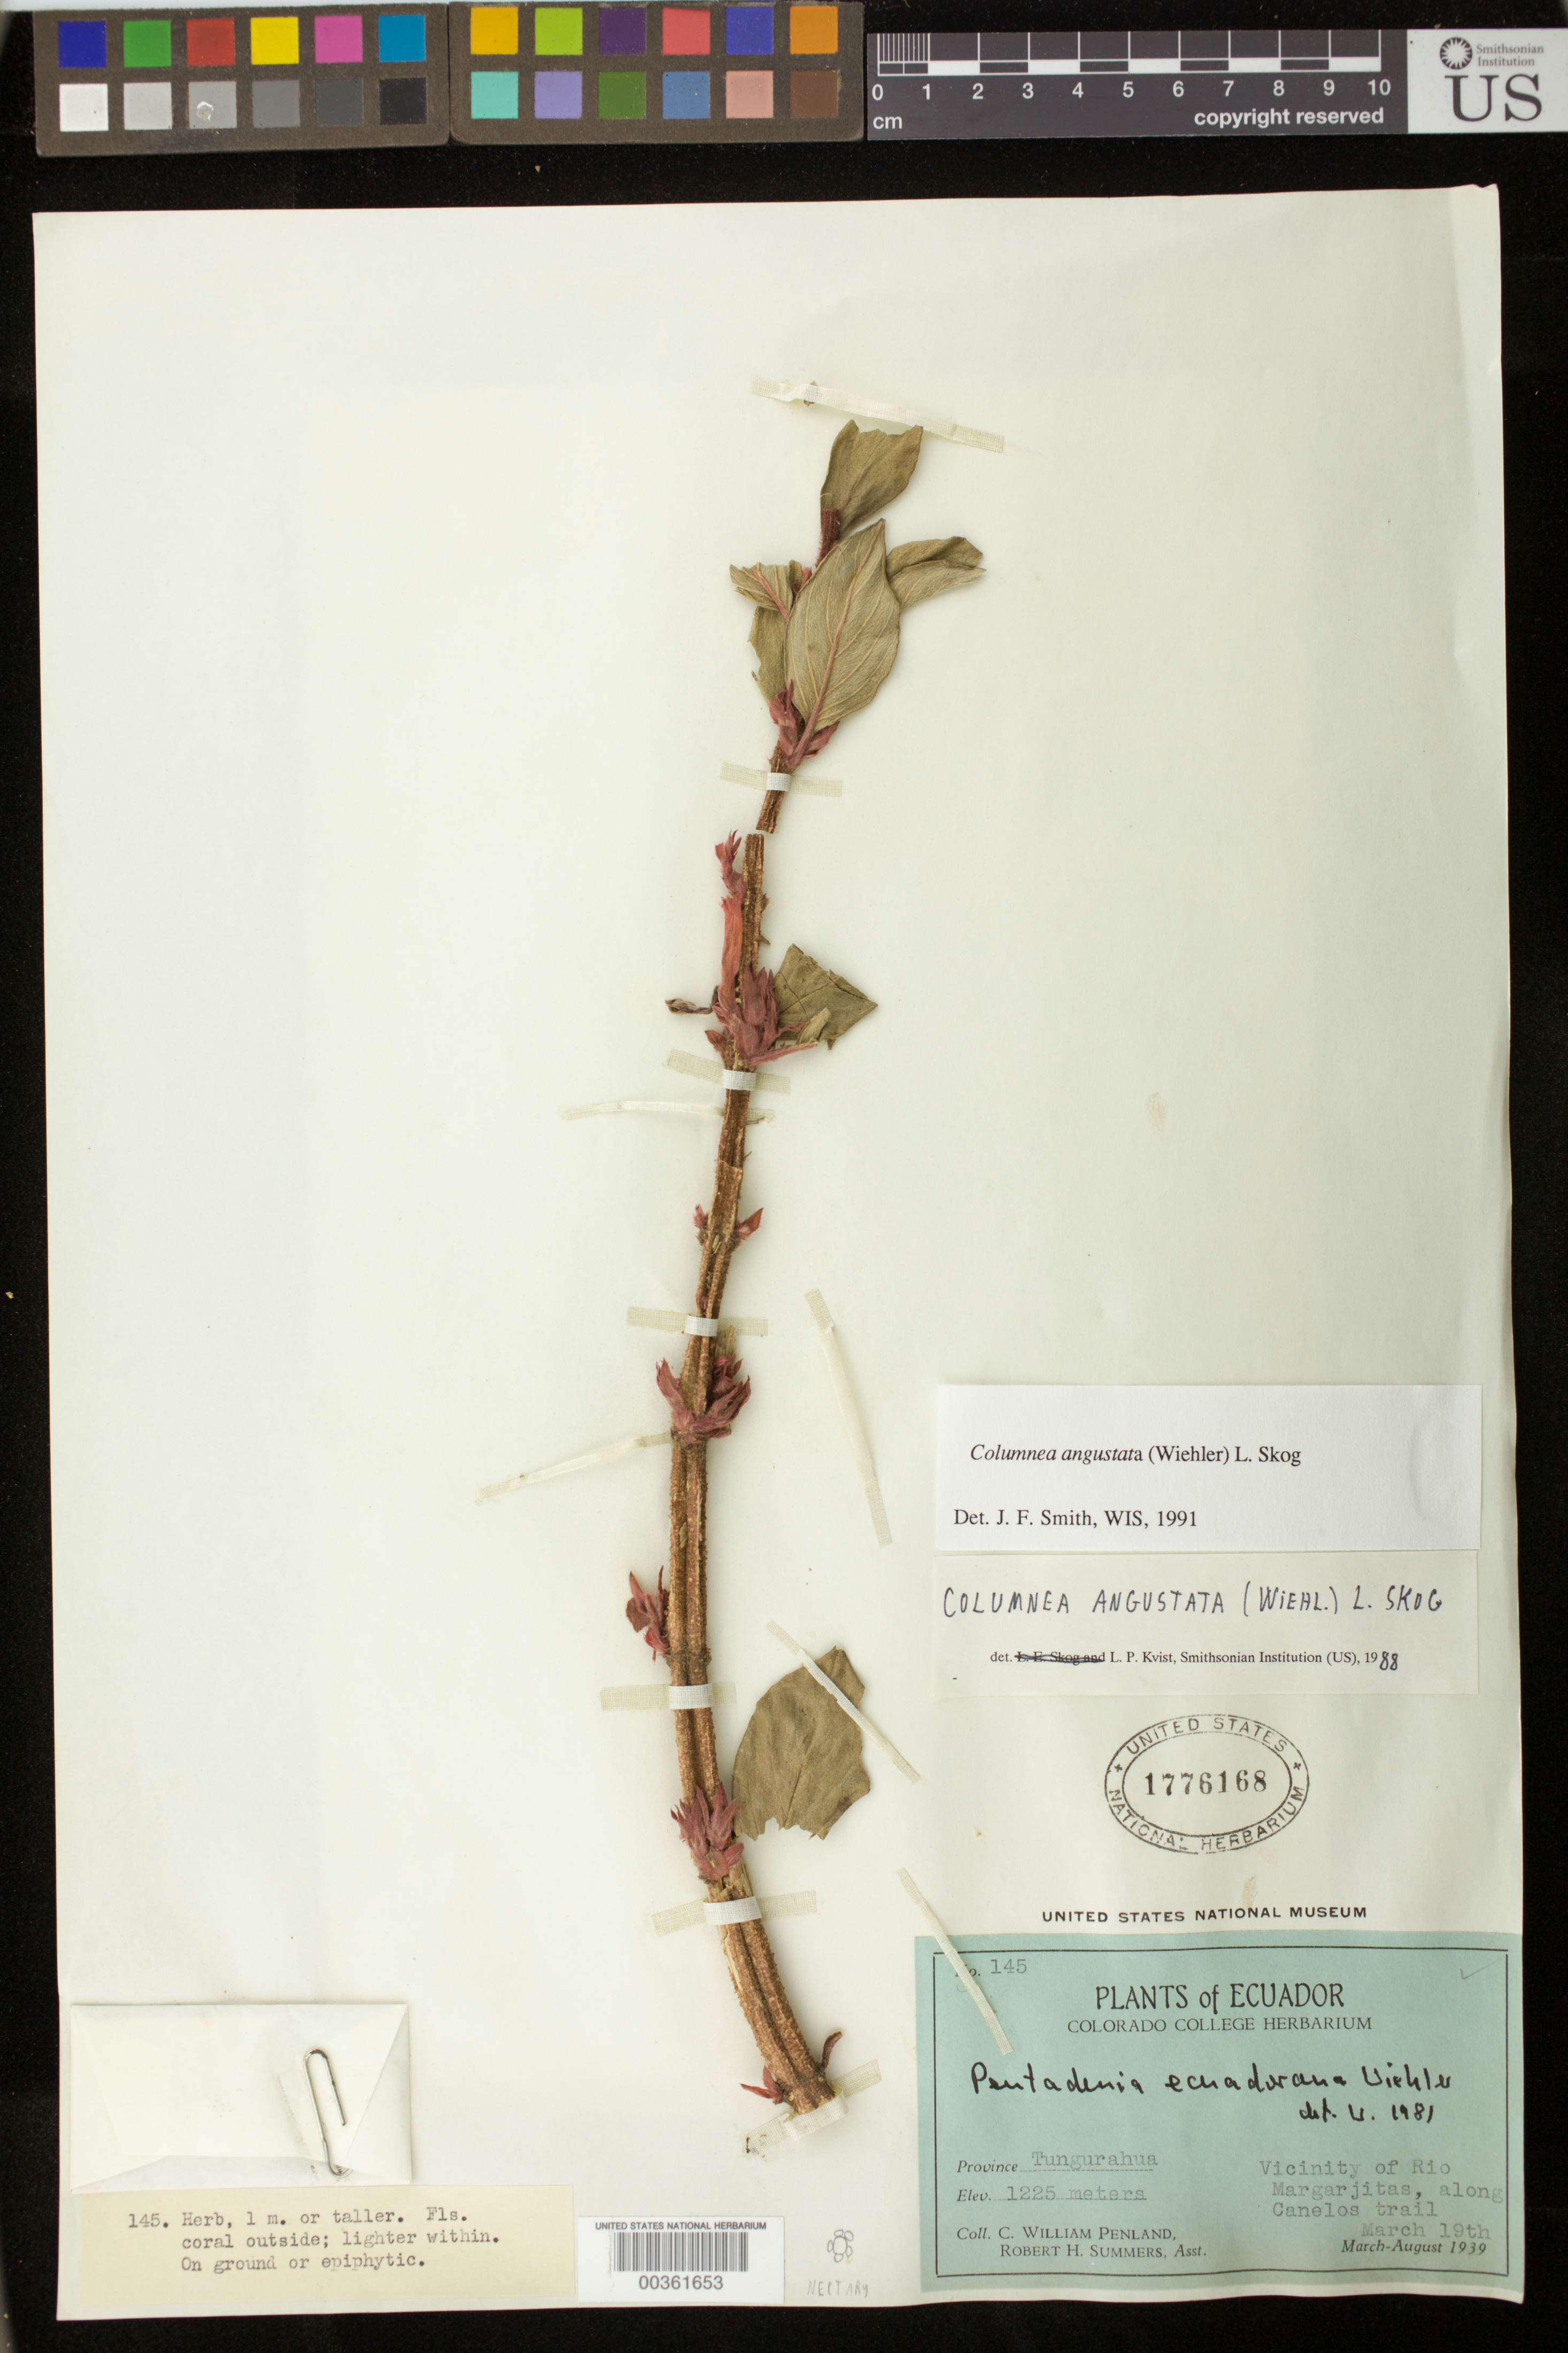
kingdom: Plantae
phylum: Tracheophyta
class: Magnoliopsida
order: Lamiales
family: Gesneriaceae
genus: Columnea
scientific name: Columnea angustata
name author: (Wiehler) L.E. Skog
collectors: C. W. Penland & R. Summers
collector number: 145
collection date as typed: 19 Mar 1939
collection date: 1939-03-19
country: Ecuador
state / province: Tungurahua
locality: Vicinity of Rio Margarjitas, along Canelos trail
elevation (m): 1225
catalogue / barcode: US 1776168